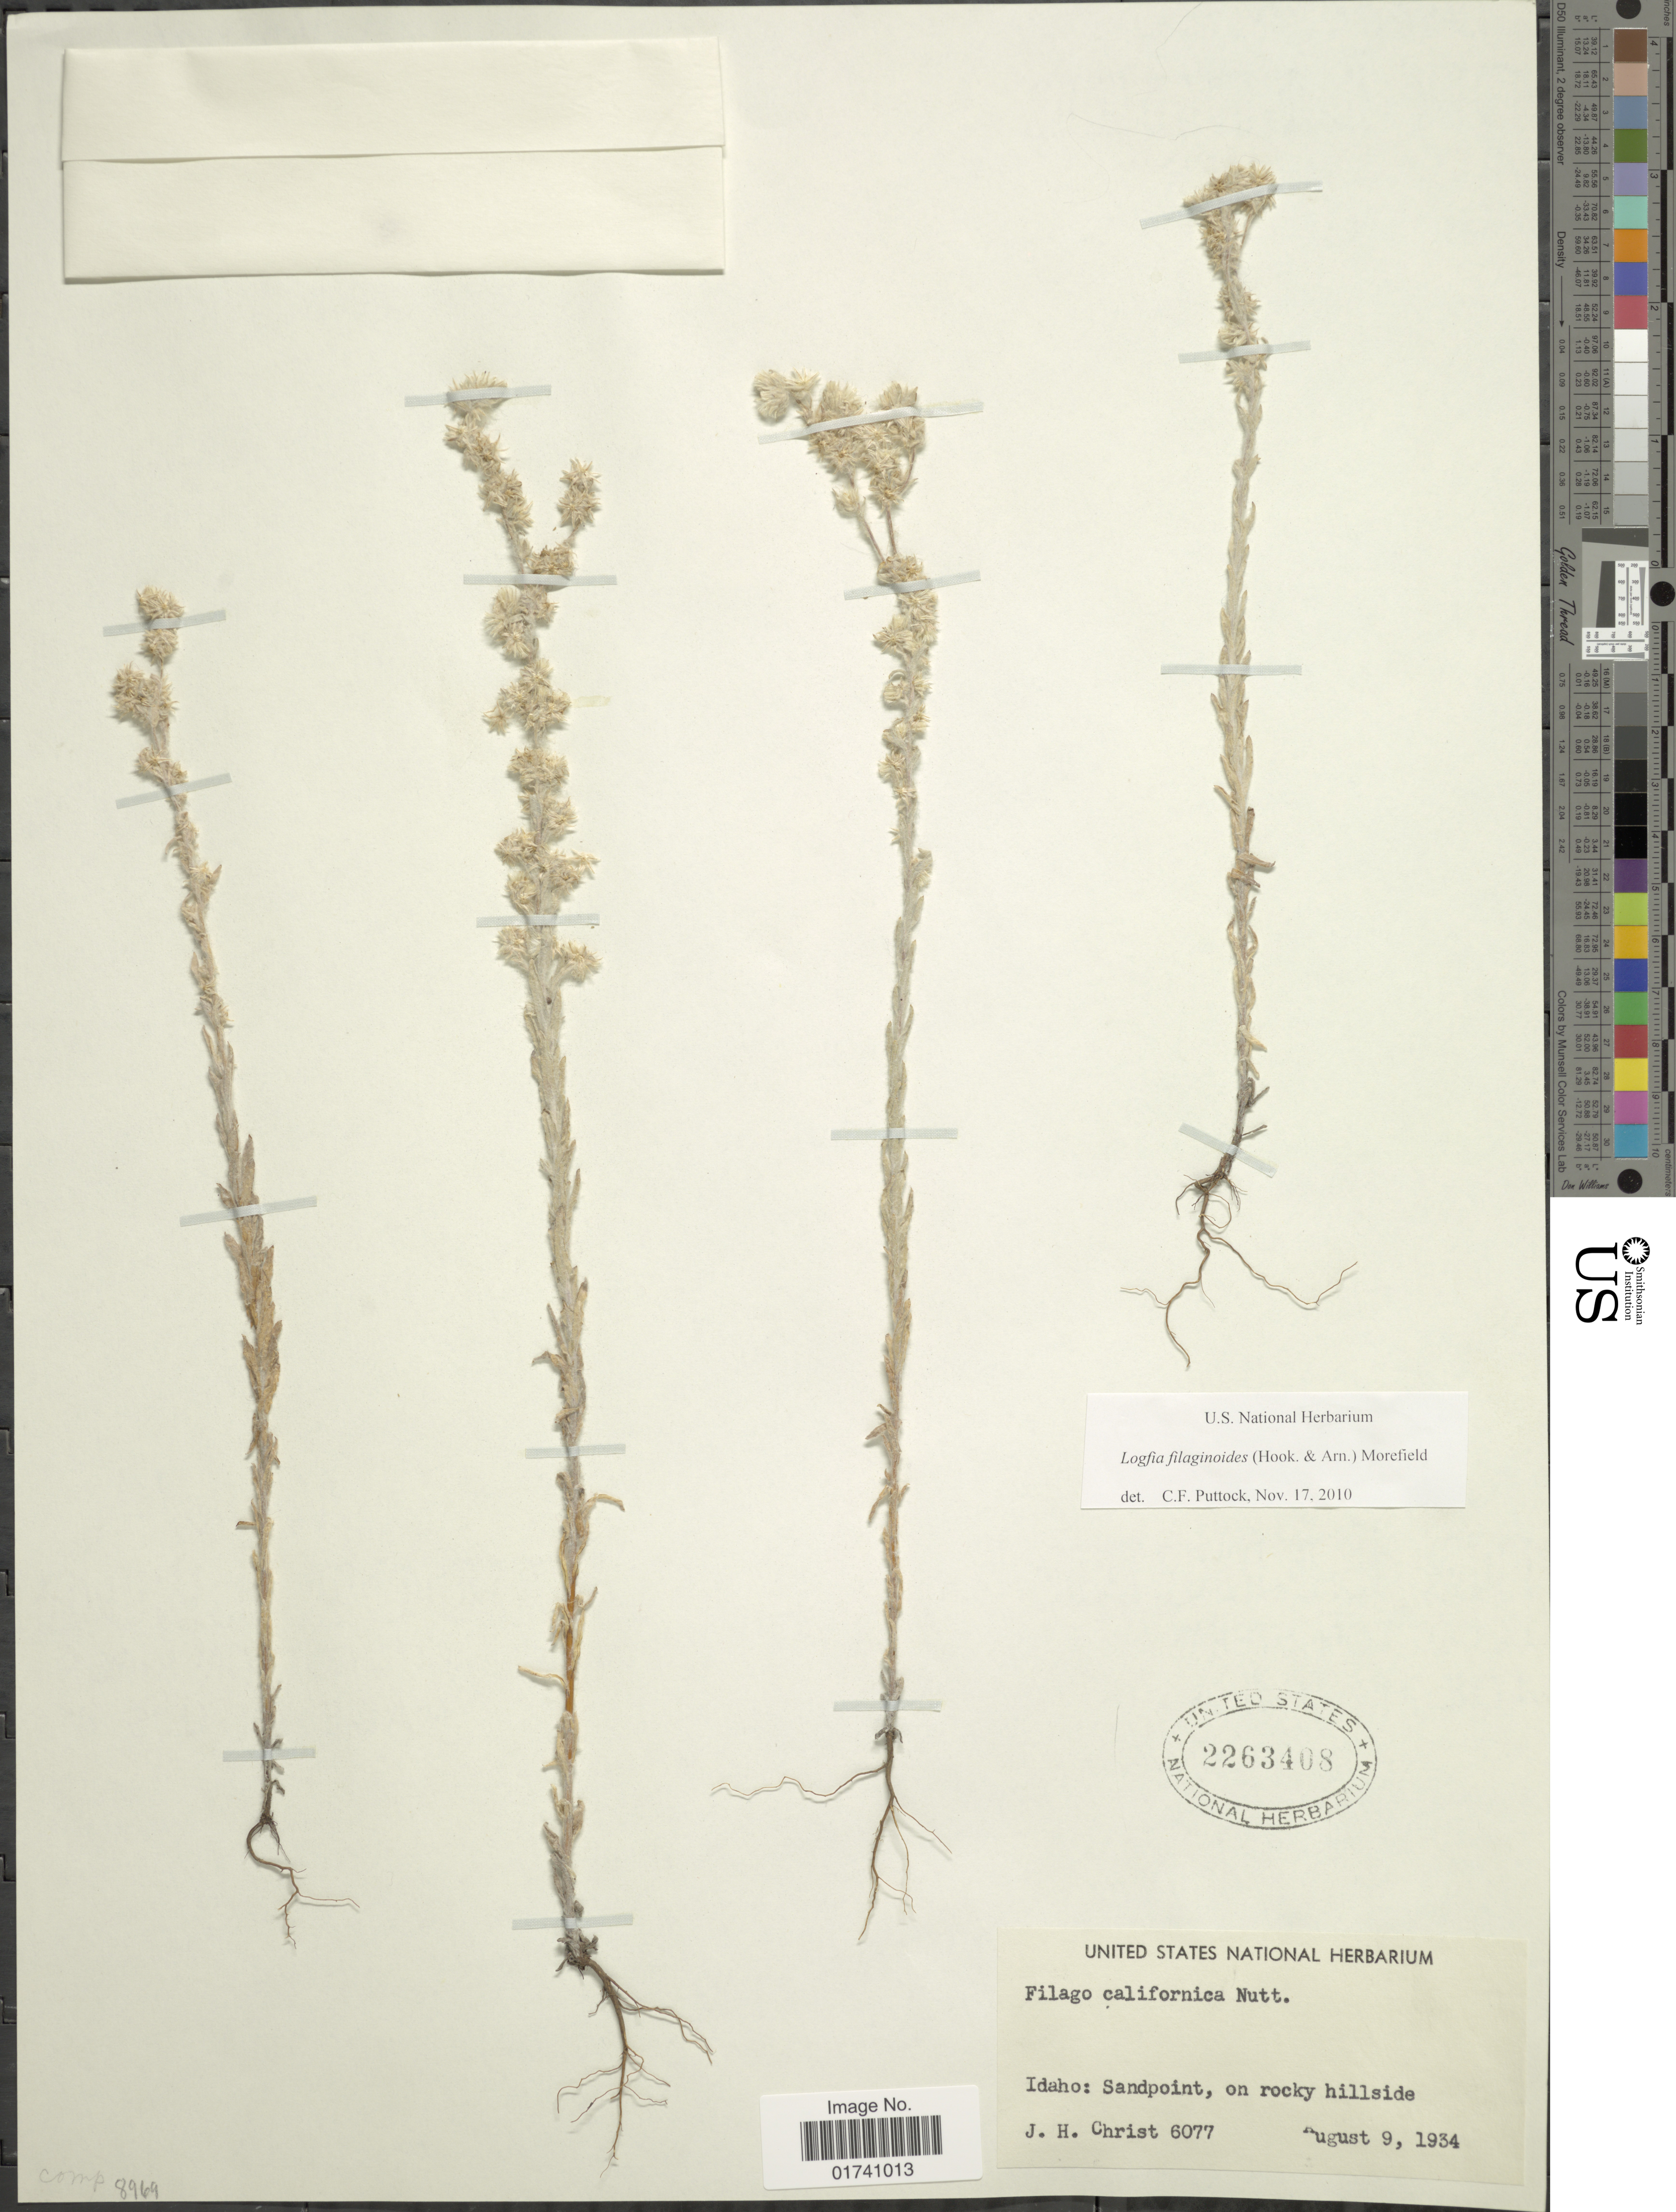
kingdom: Plantae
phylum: Tracheophyta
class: Magnoliopsida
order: Asterales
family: Asteraceae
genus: Logfia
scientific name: Logfia filaginoides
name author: (Hook. & Arn.) Morefield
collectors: J. H. Christ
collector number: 6077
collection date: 1934-08-09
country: United States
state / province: Idaho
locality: Sandpoint.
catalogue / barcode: US 2263408